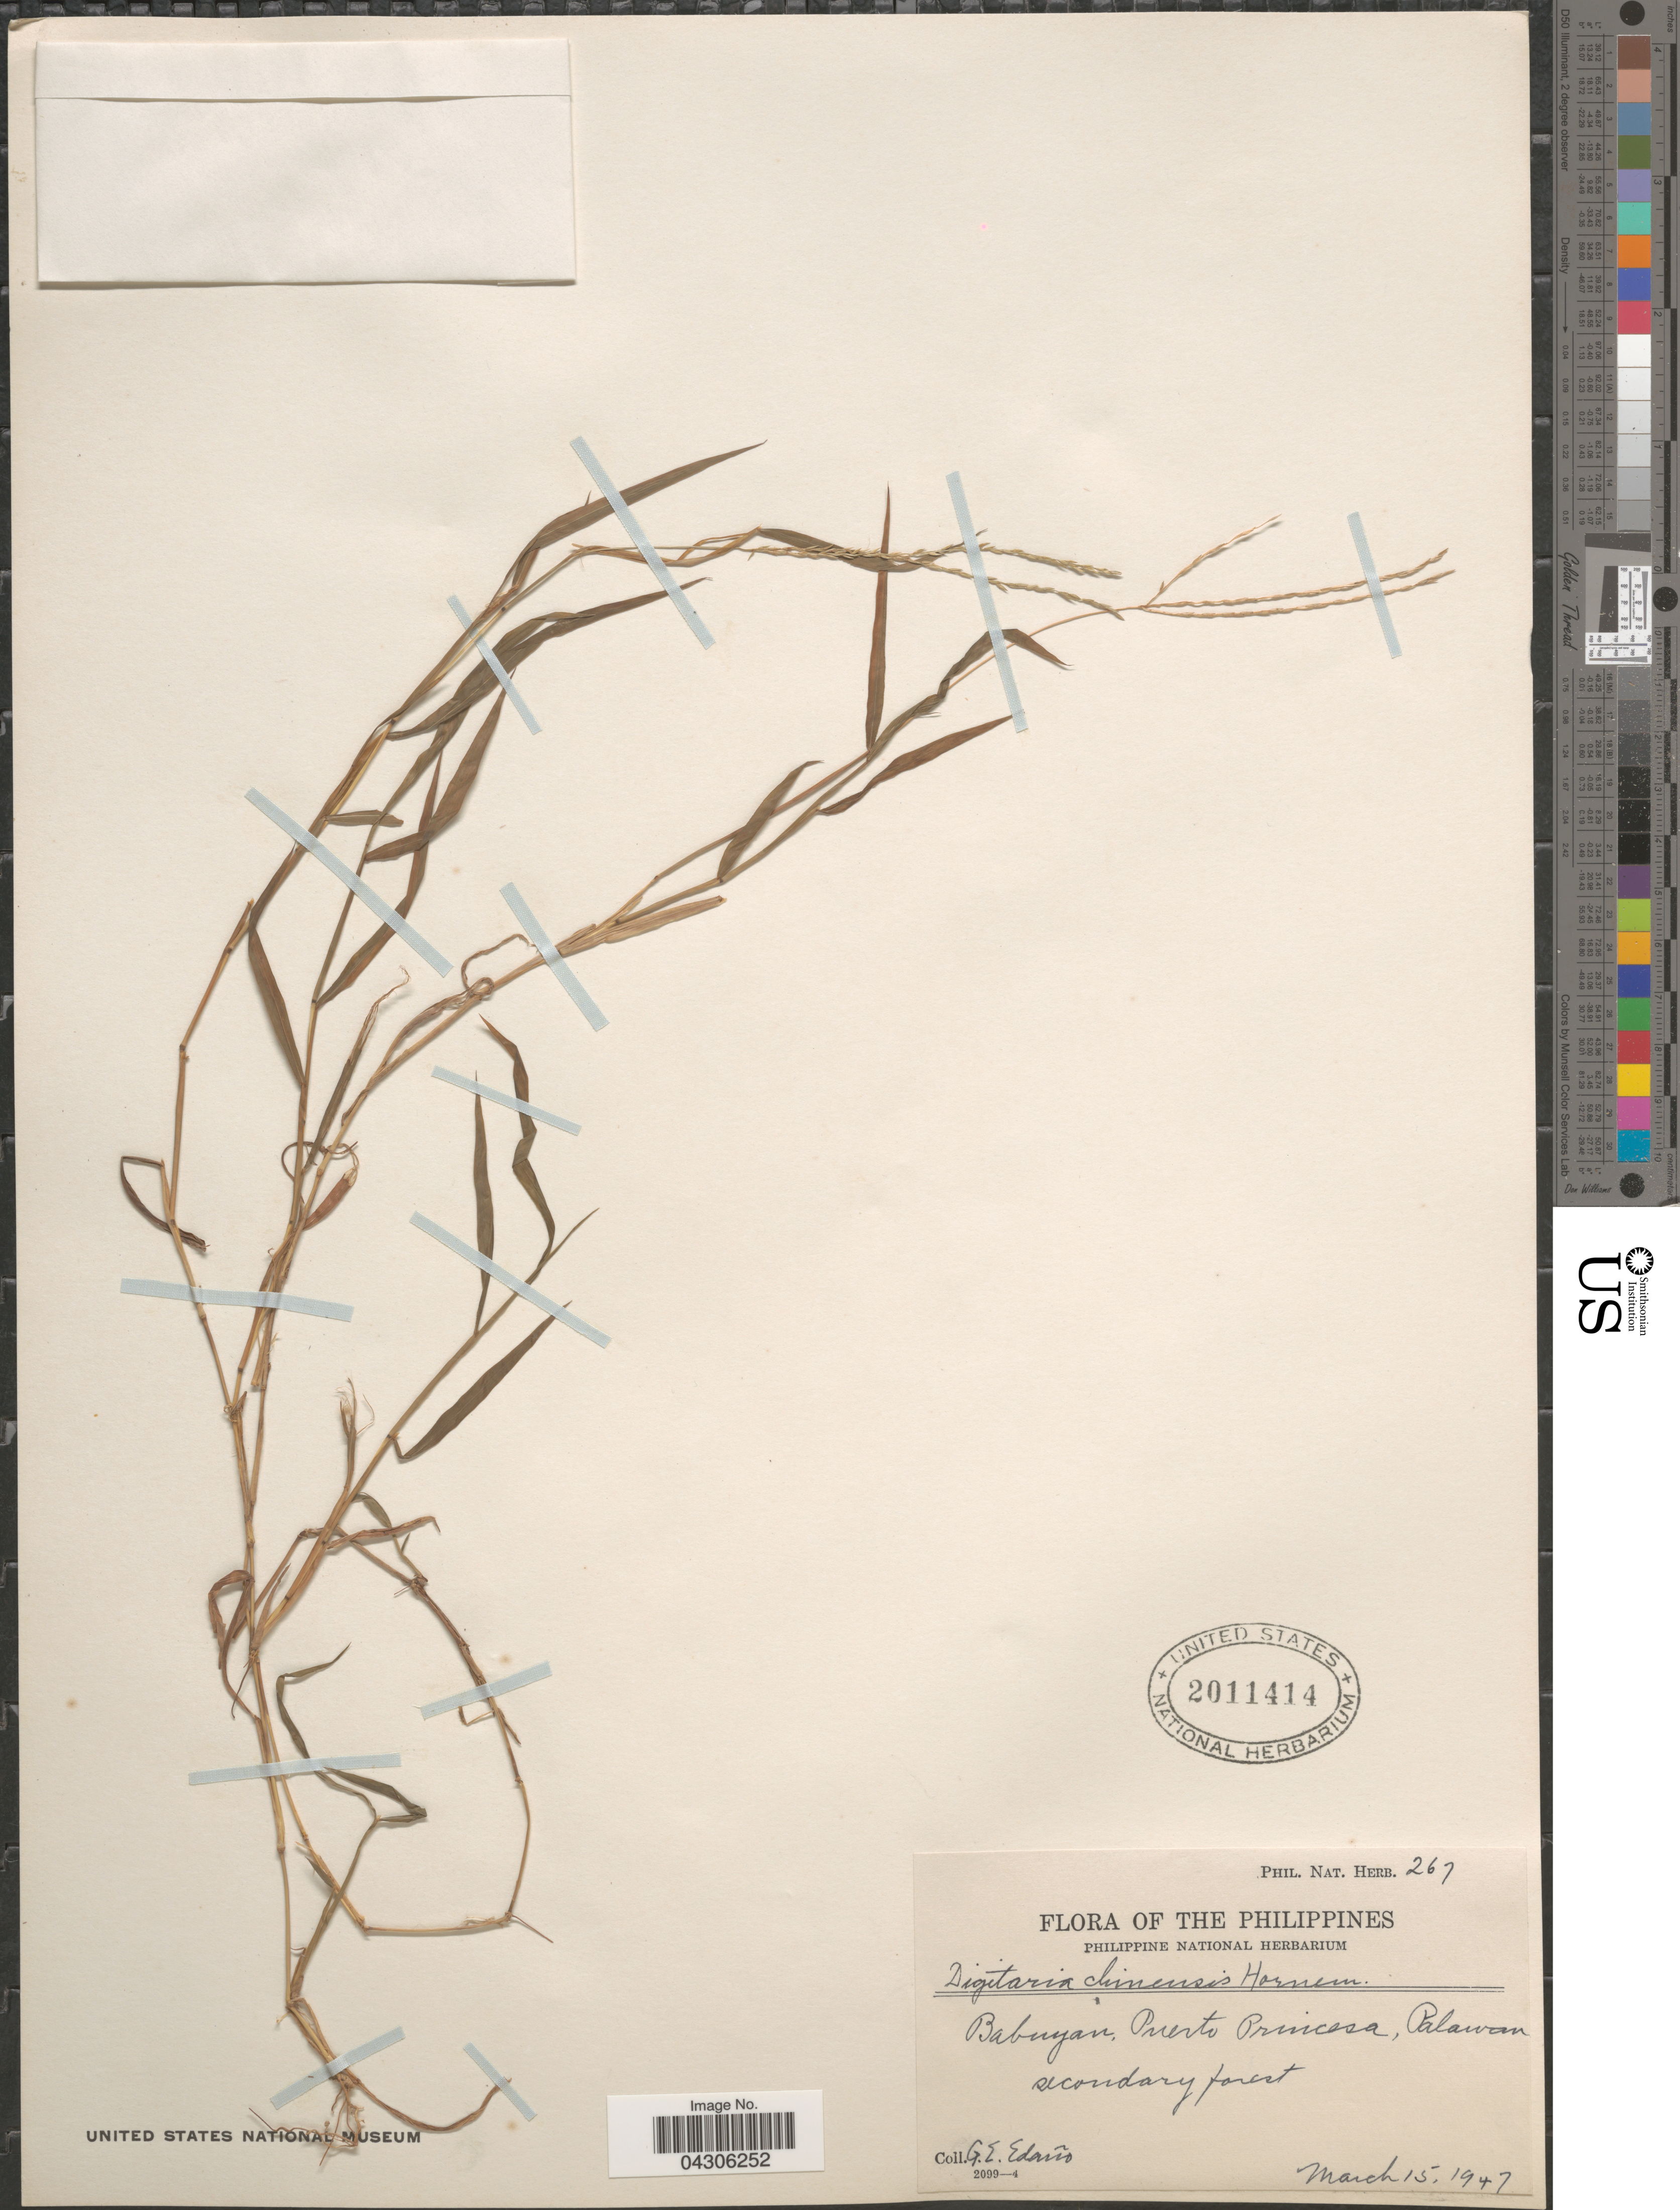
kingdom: Plantae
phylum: Tracheophyta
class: Liliopsida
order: Poales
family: Poaceae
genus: Digitaria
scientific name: Digitaria radicosa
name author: (J. Presl) Miq.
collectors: G. E. Edaño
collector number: Phil. Nat. Herb. 267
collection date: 1947-03-15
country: Philippines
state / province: Mimaropa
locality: Babuyan, Puerto Princesa, Palawan.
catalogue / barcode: US 2011414